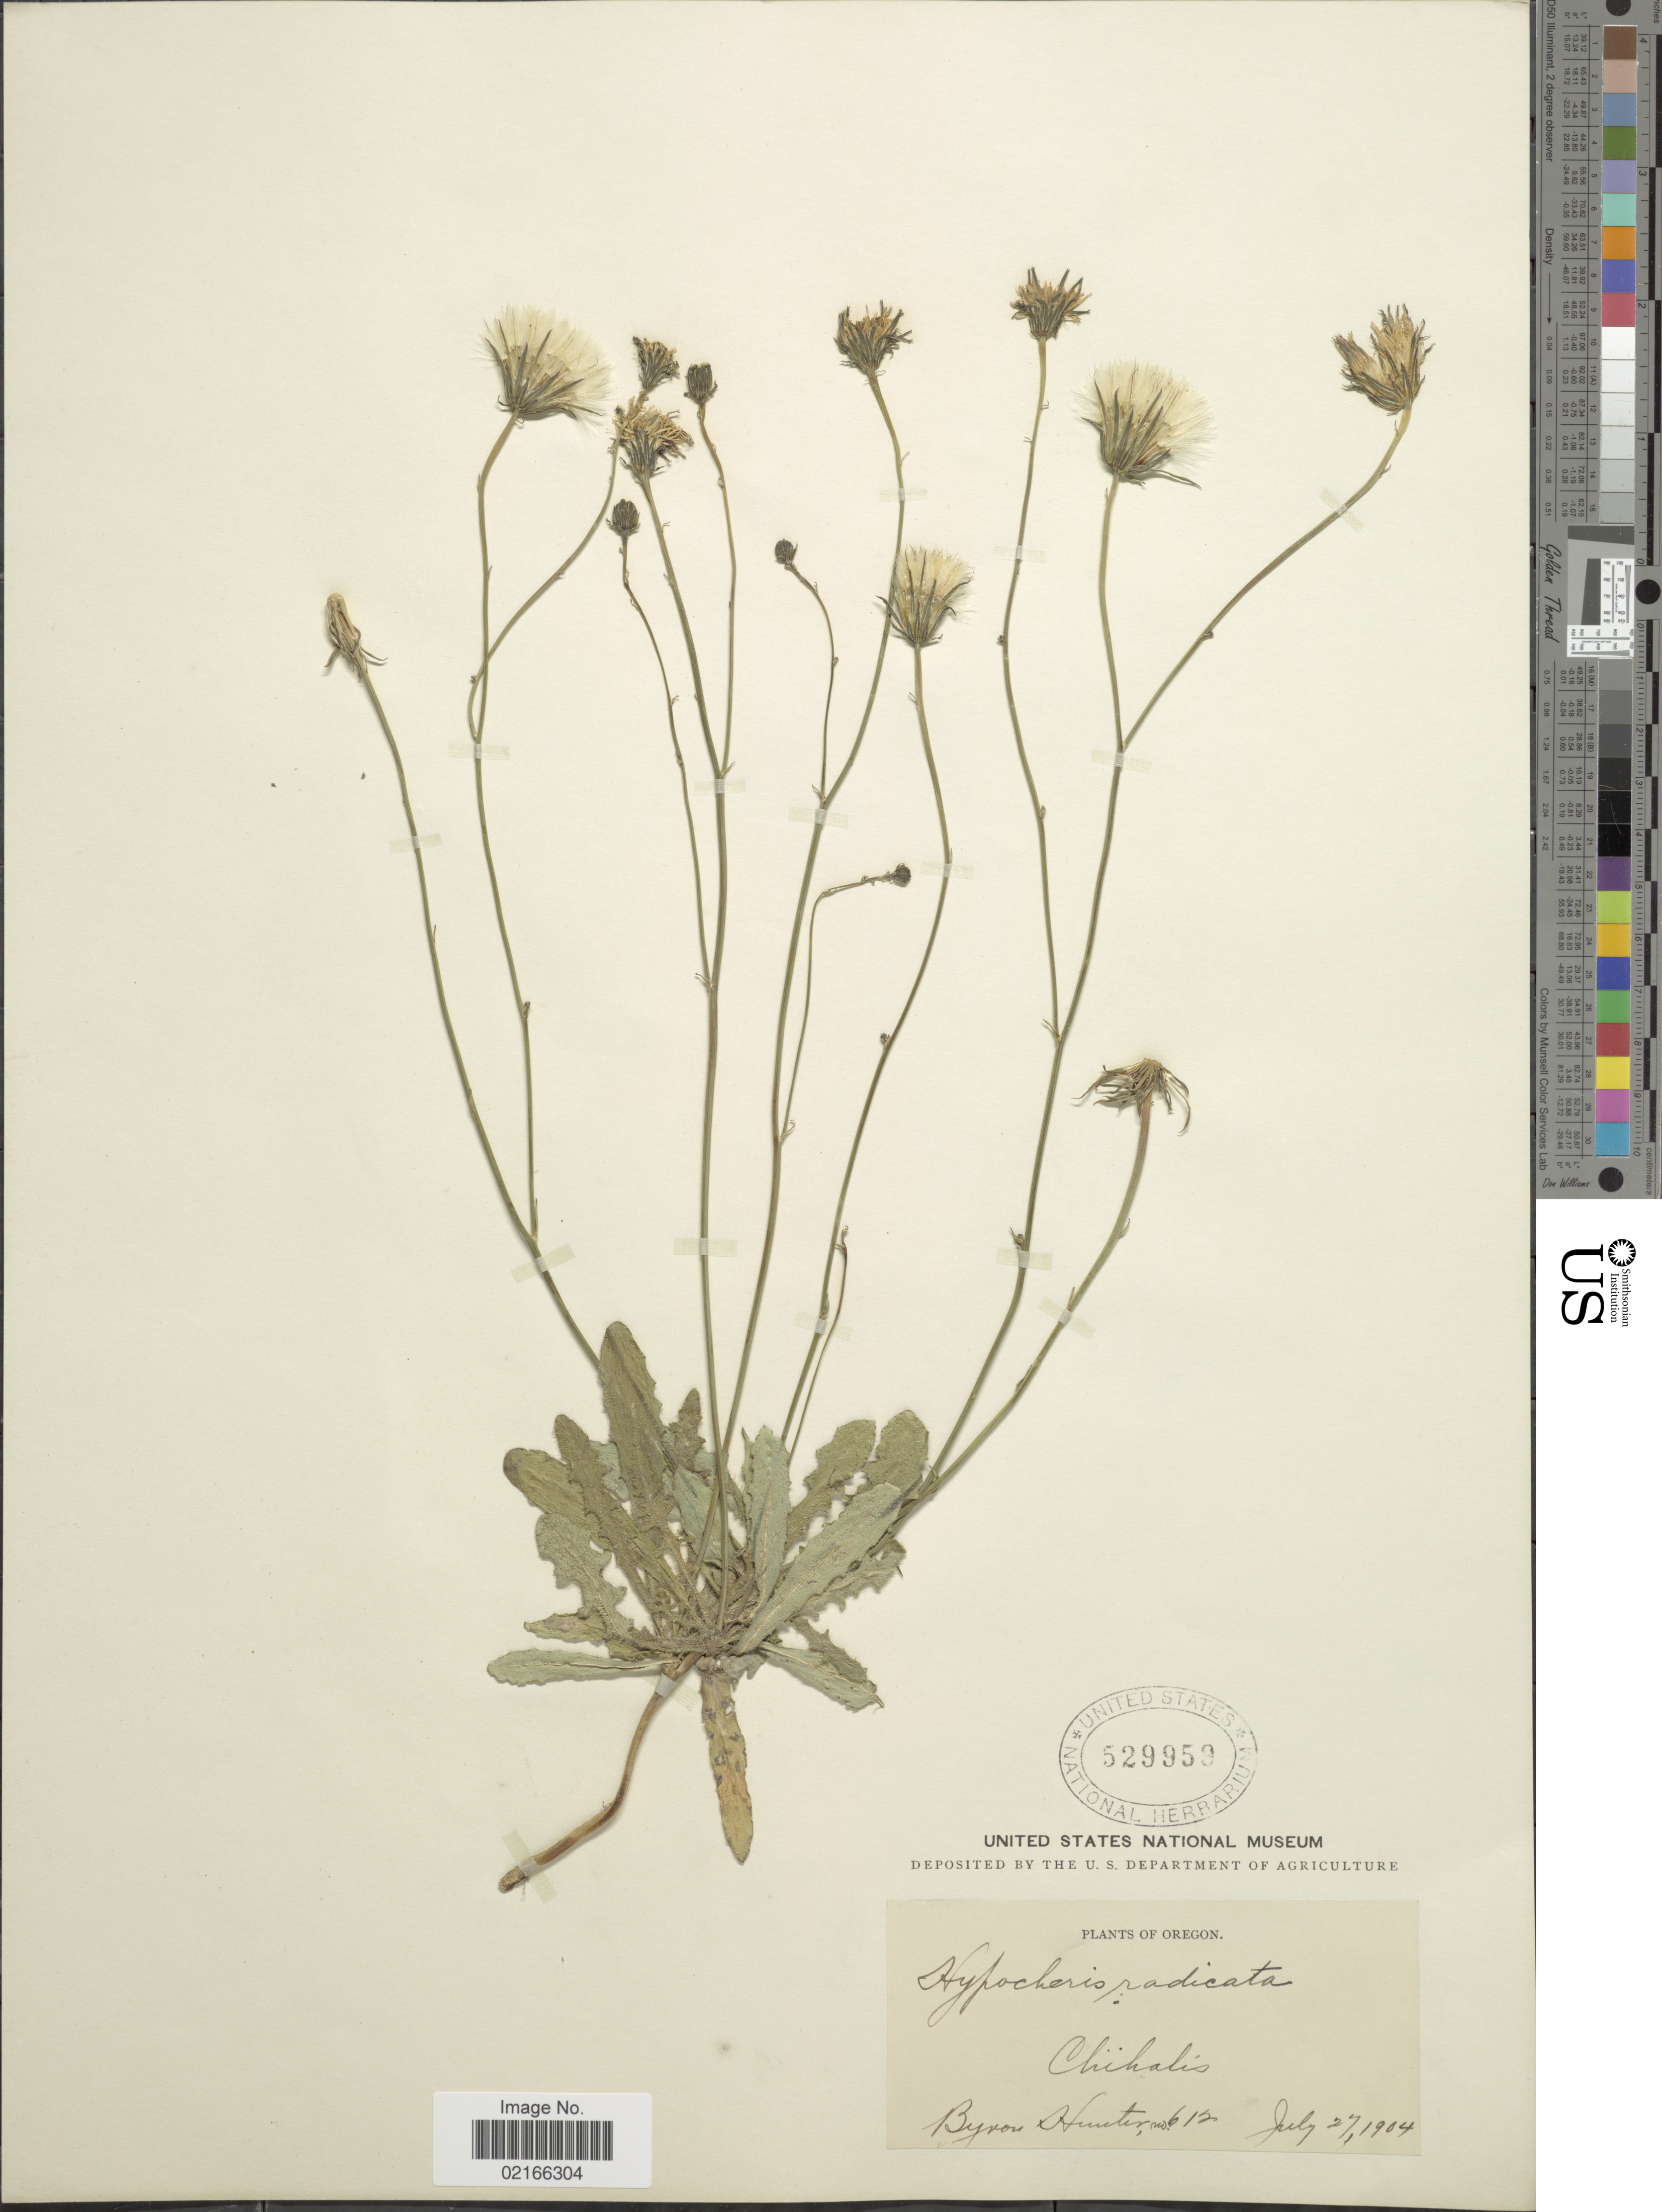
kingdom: Plantae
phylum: Tracheophyta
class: Magnoliopsida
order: Asterales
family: Asteraceae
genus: Hypochaeris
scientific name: Hypochaeris radicata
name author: L.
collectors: B. Hunter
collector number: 612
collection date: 1904-07-27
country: United States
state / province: Oregon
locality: Chihalis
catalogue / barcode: US 529959